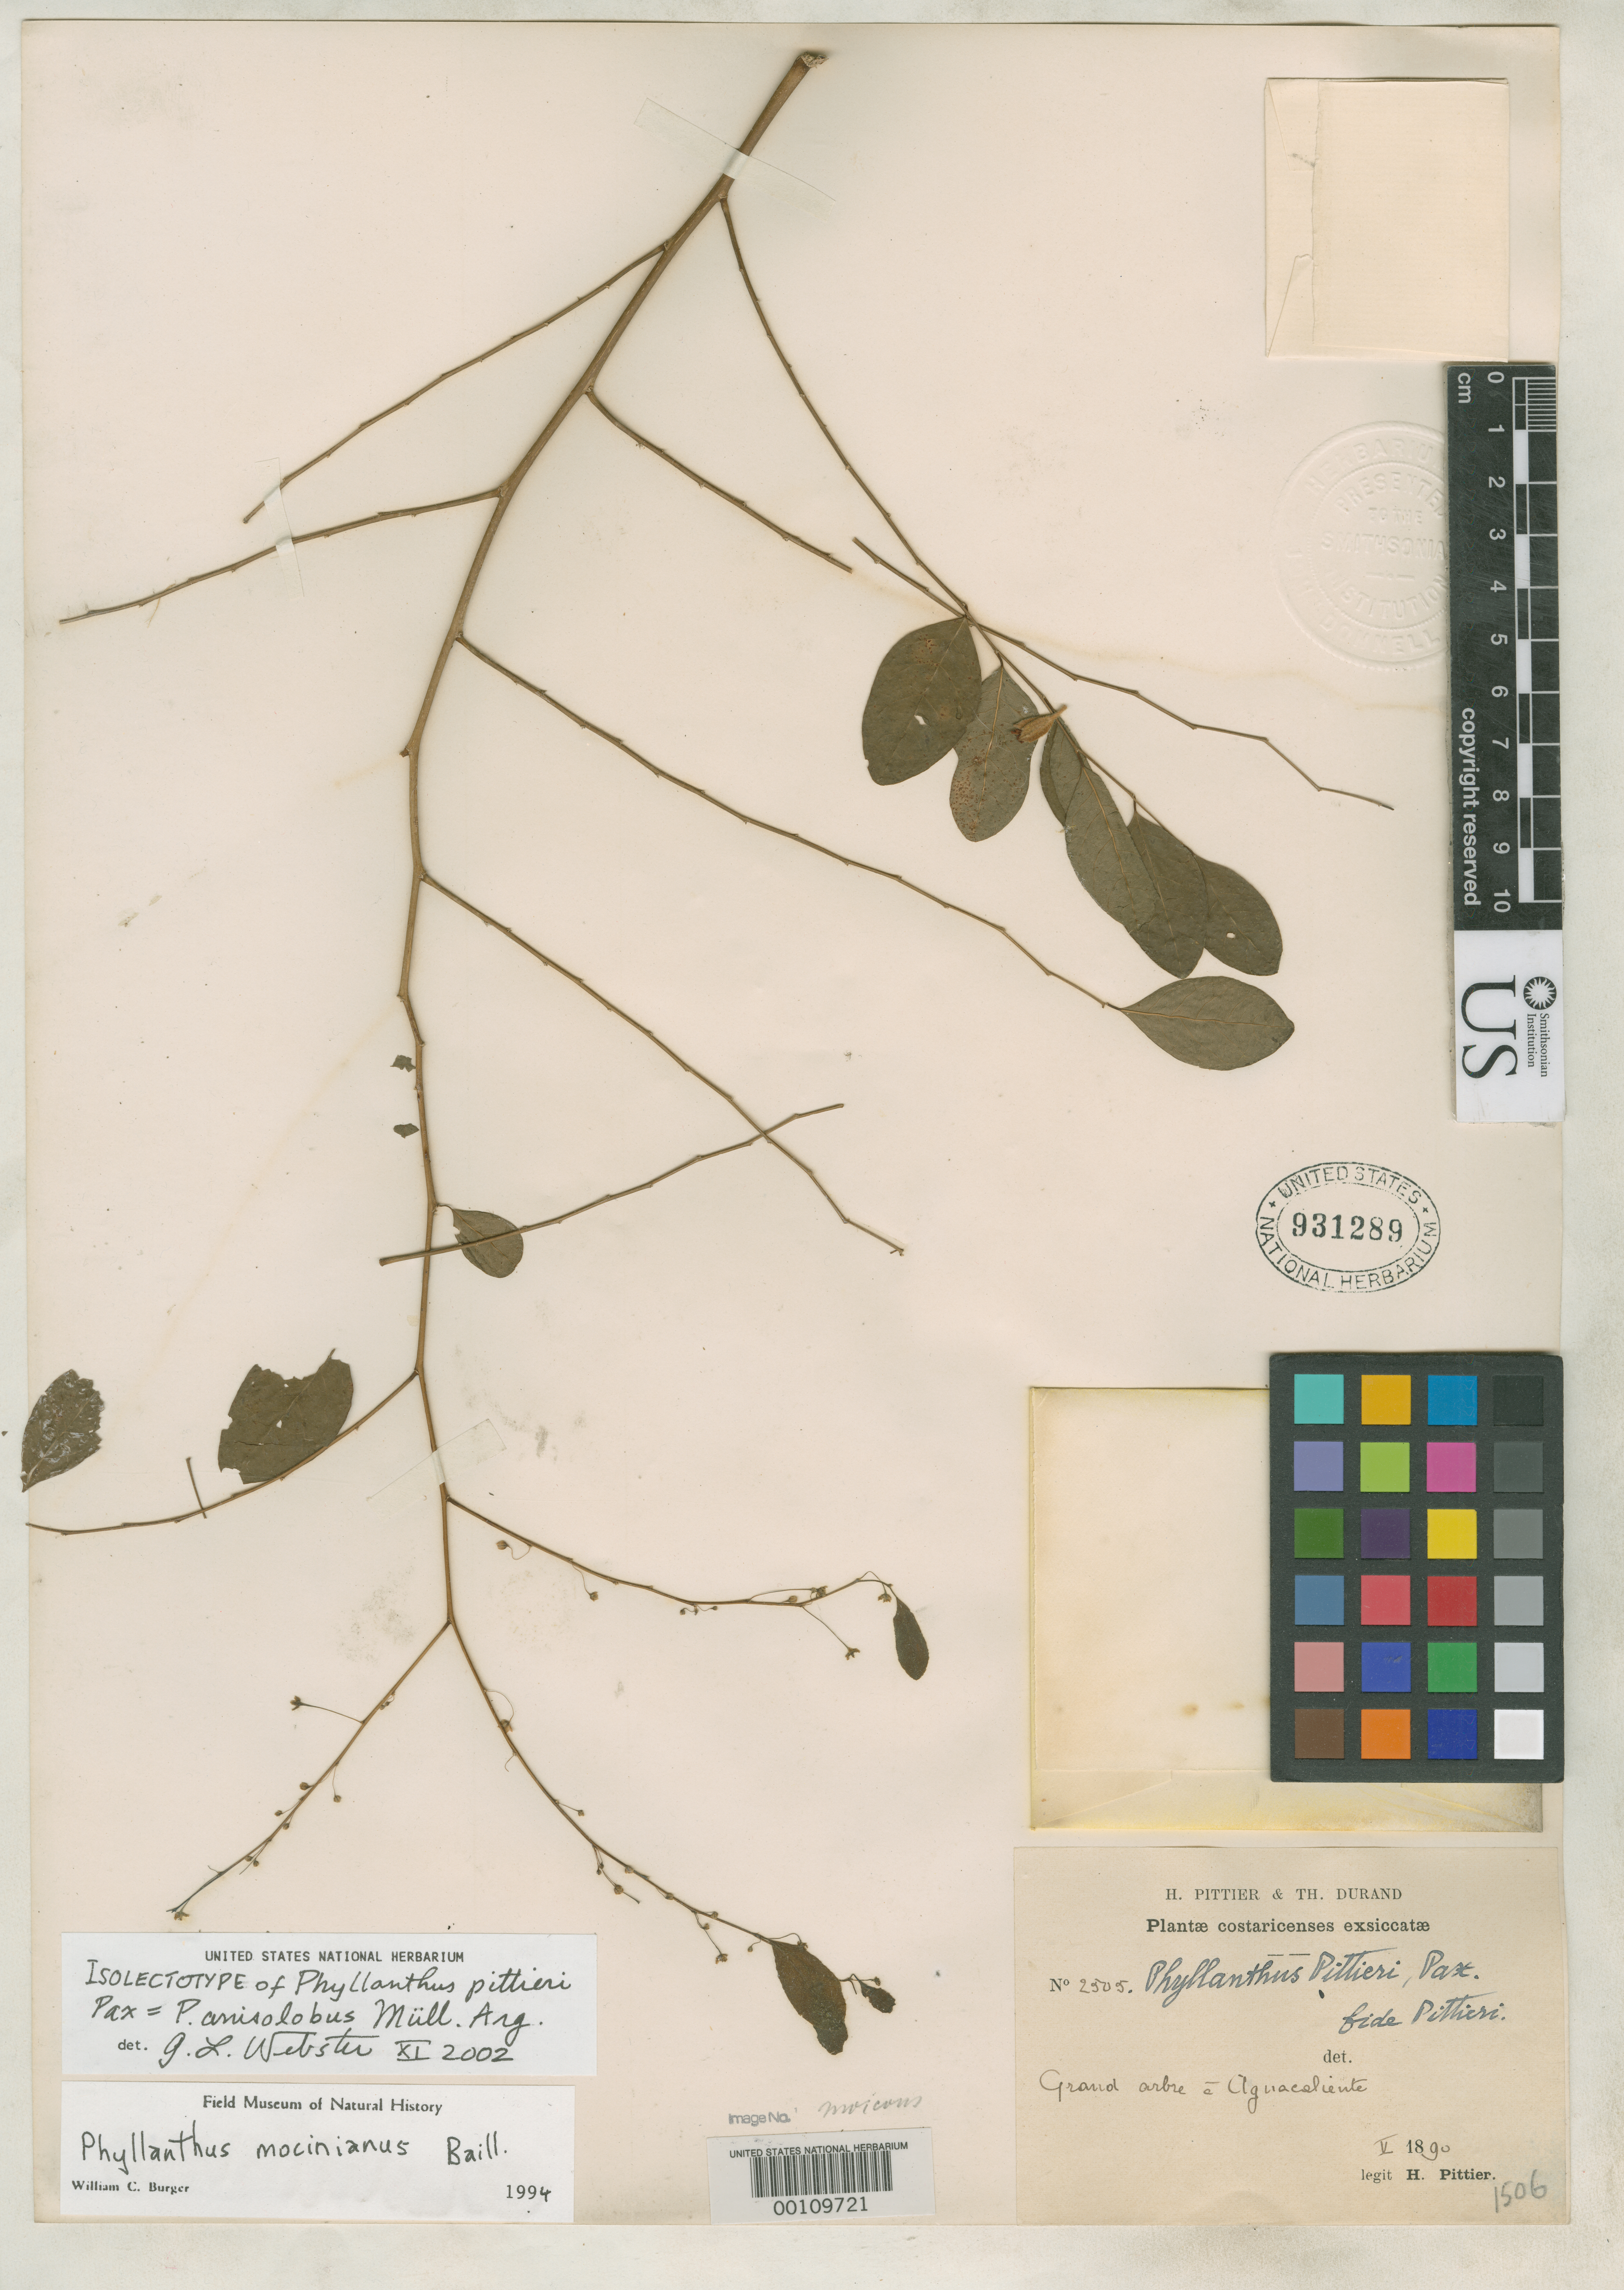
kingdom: Plantae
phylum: Tracheophyta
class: Magnoliopsida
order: Malpighiales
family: Phyllanthaceae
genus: Phyllanthus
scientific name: Phyllanthus pittieri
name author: Pax in Pittier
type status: Type Collection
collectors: H. F. Pittier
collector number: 2505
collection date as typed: May 1898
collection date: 1898-05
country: Costa Rica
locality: Aguacaliente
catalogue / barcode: US 931289